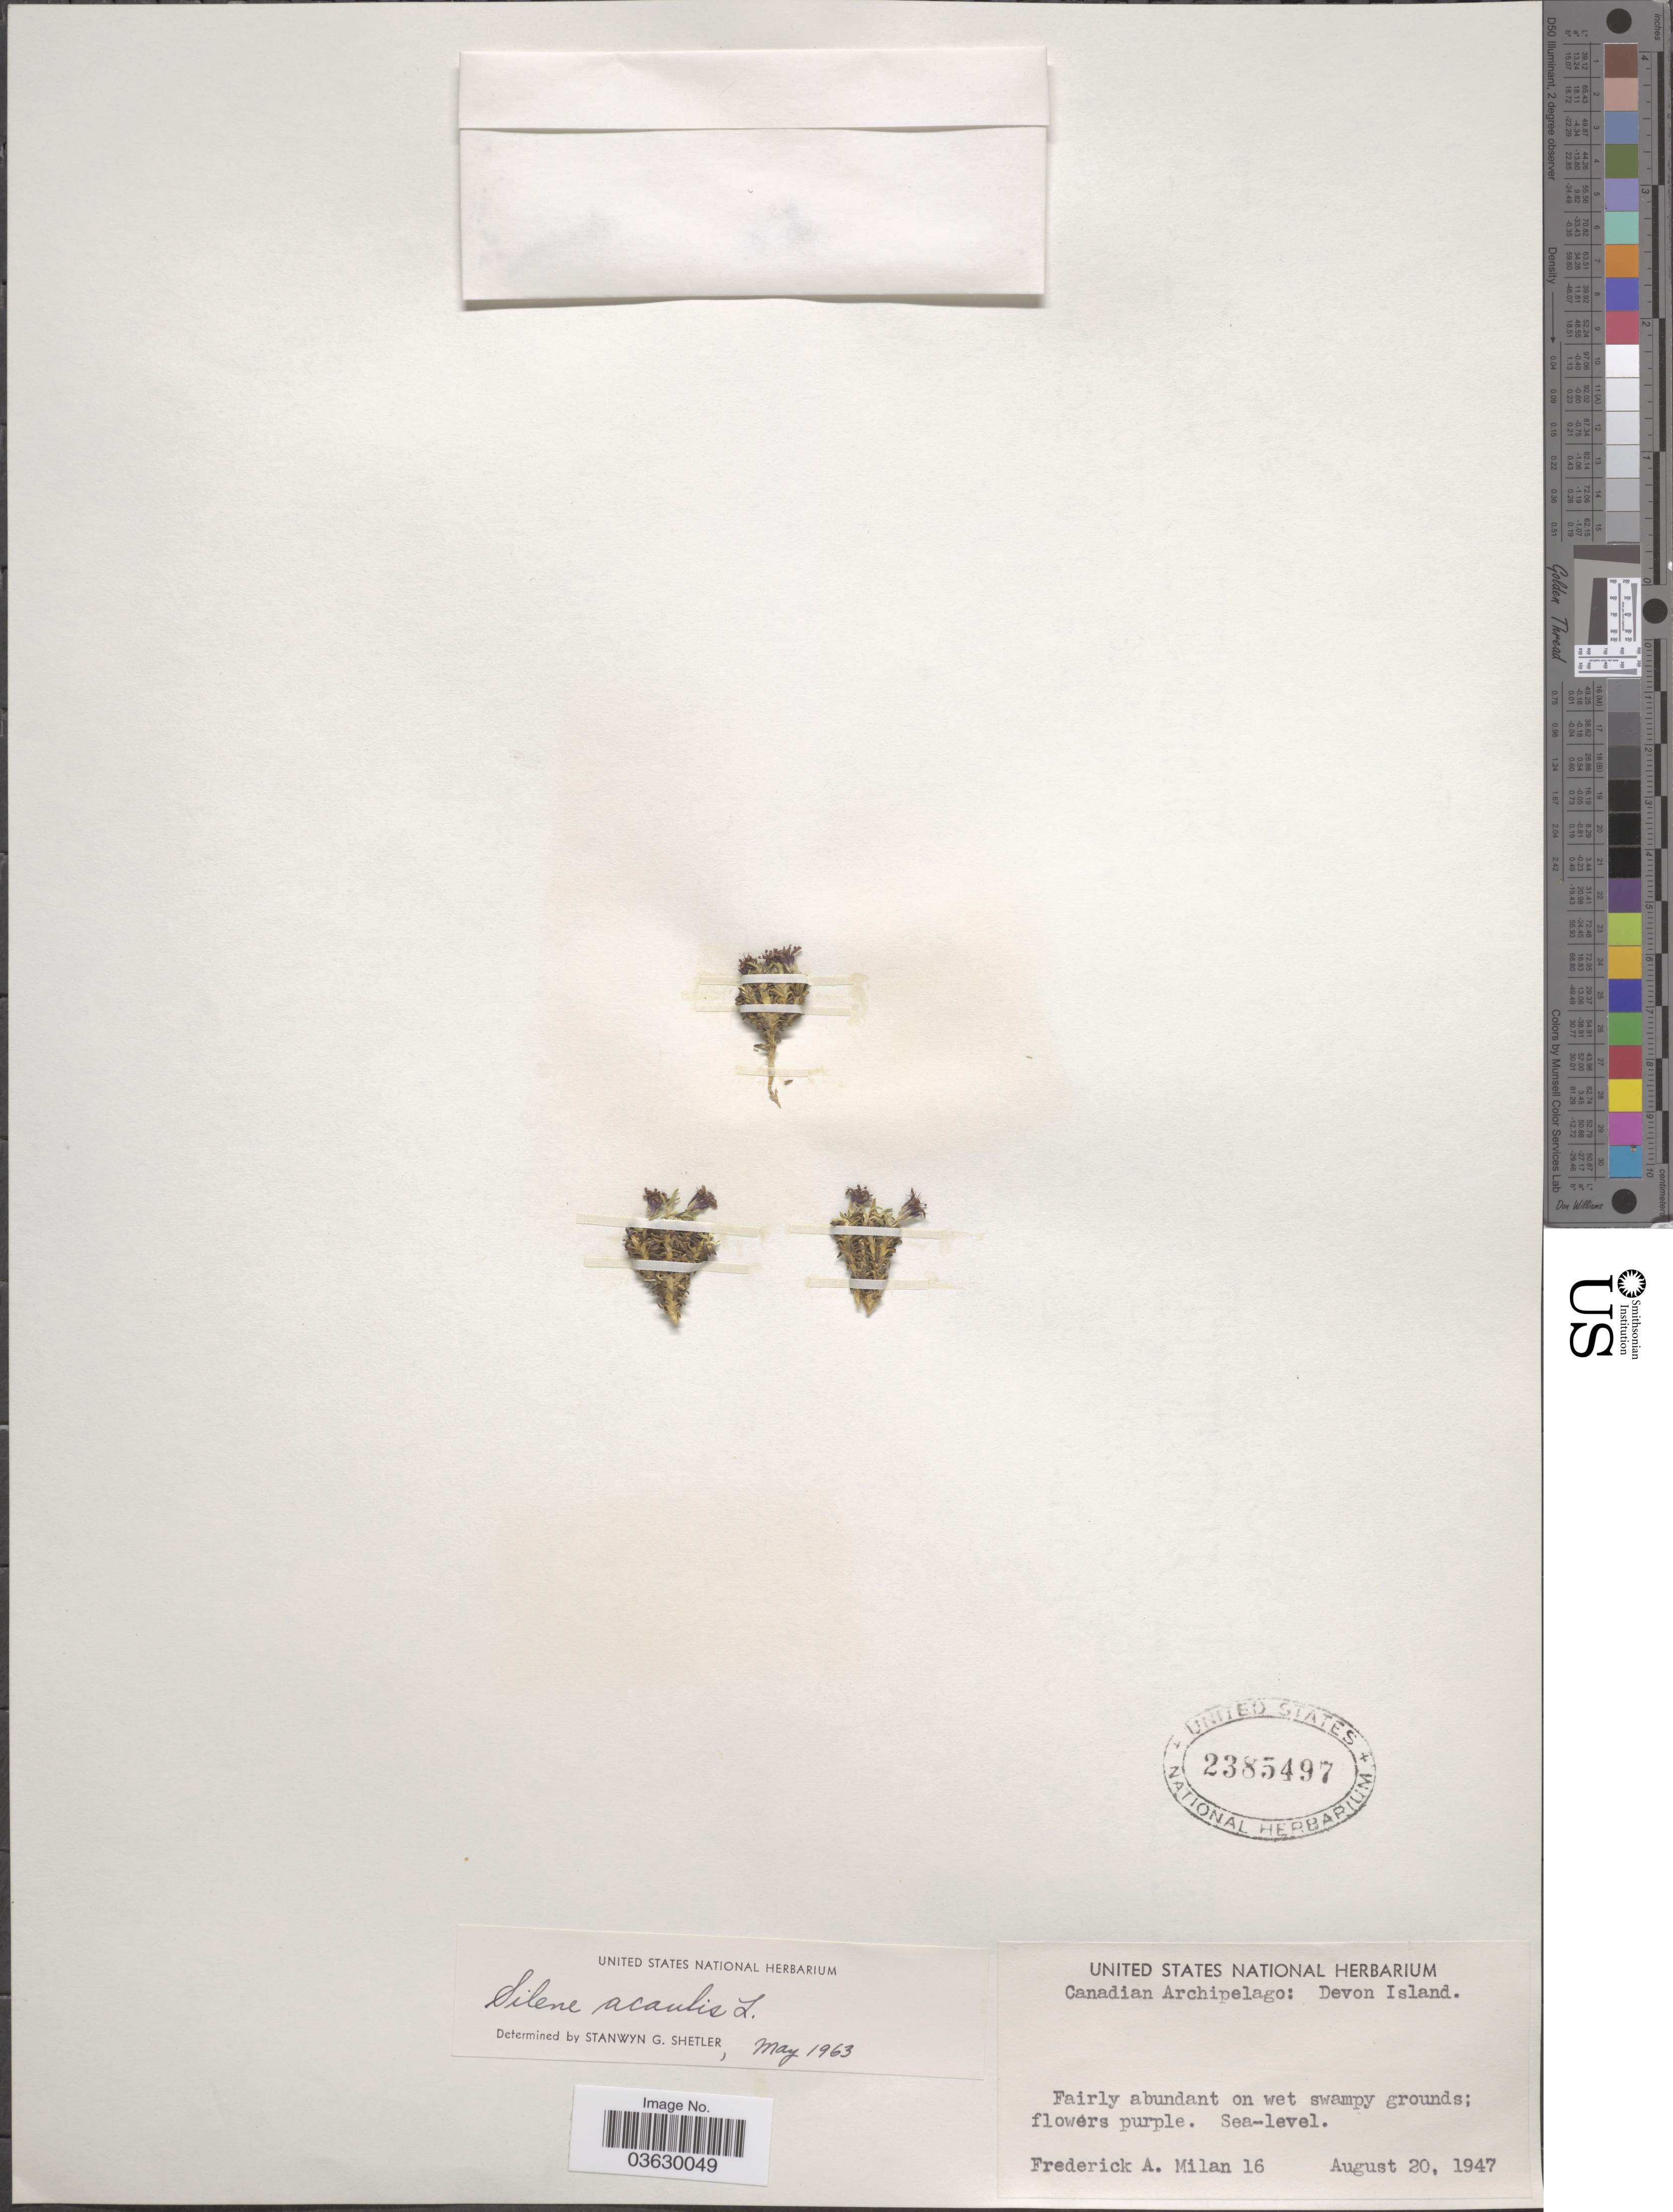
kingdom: Plantae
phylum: Tracheophyta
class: Magnoliopsida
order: Caryophyllales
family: Caryophyllaceae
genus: Silene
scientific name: Silene acaulis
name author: (L.) Jacq.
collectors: F. Milan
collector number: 16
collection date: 1947-08-20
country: Canada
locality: Canadian Archipelago: Devon Island.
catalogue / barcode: US 2385497